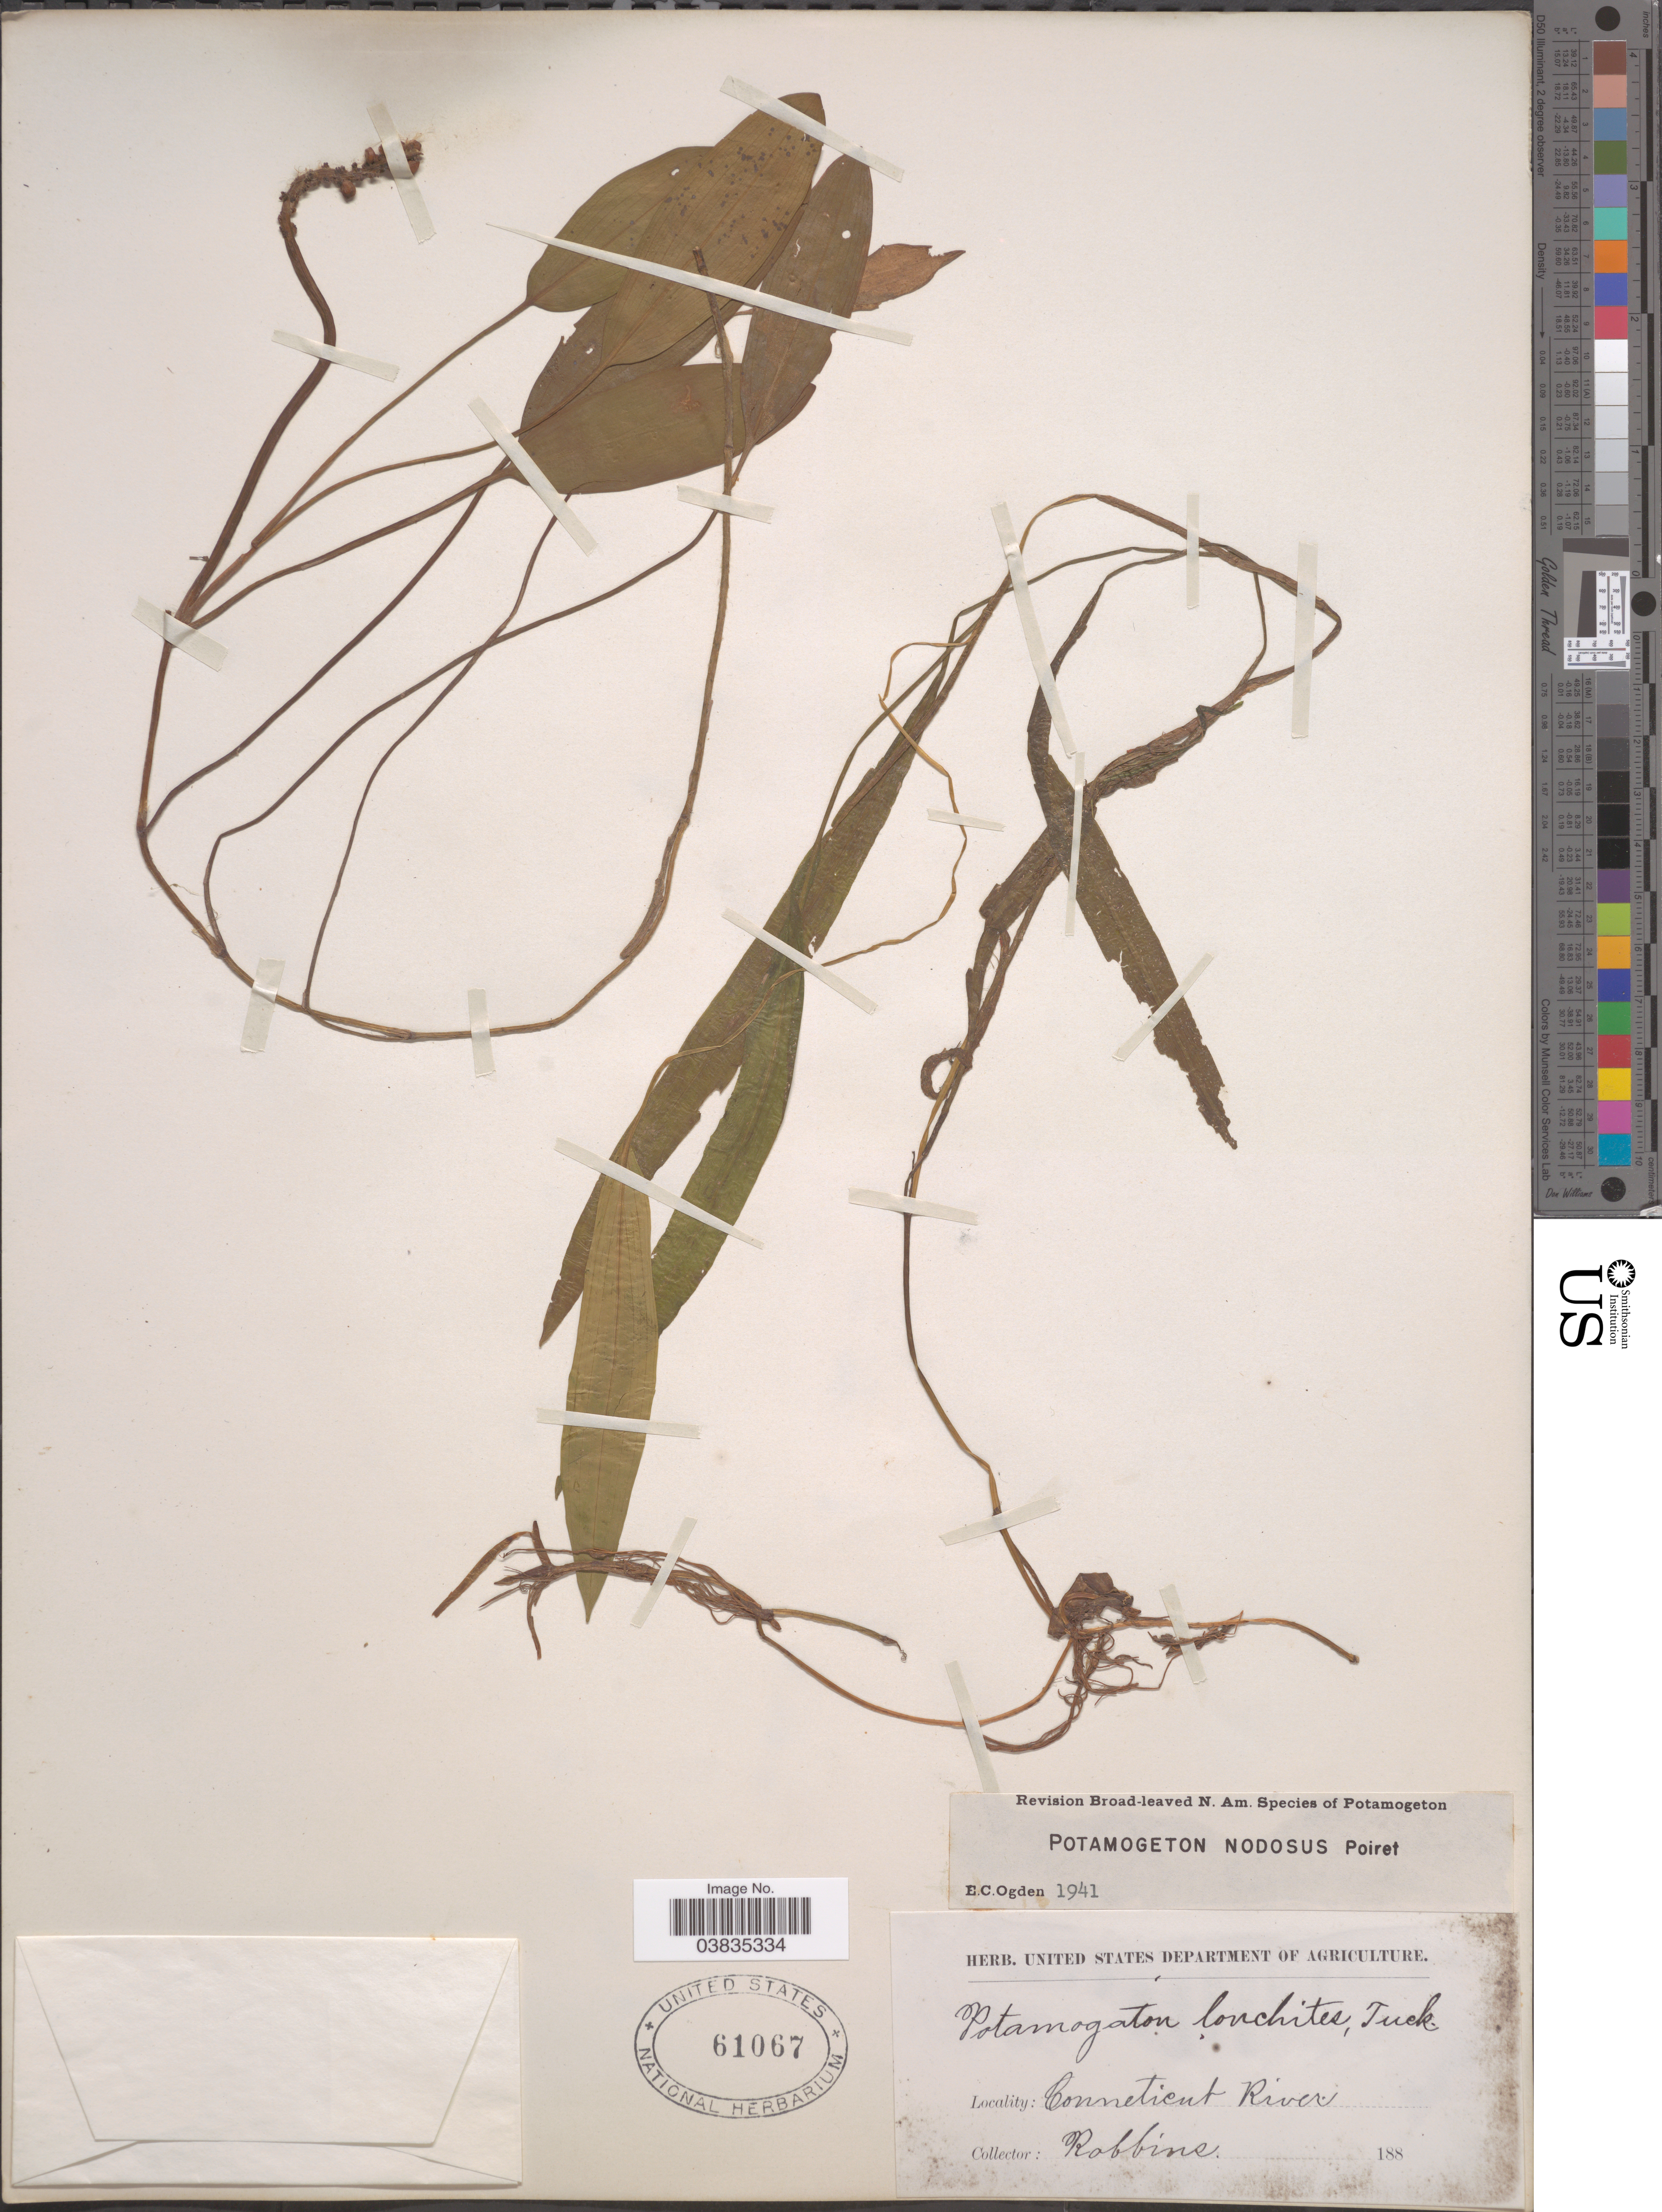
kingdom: Plantae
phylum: Tracheophyta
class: Liliopsida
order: Alismatales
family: Potamogetonaceae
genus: Potamogeton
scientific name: Potamogeton nodosus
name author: Poir.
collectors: -- Robbins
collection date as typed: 188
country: United States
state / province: Connecticut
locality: Connecticut River.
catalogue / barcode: US 61067